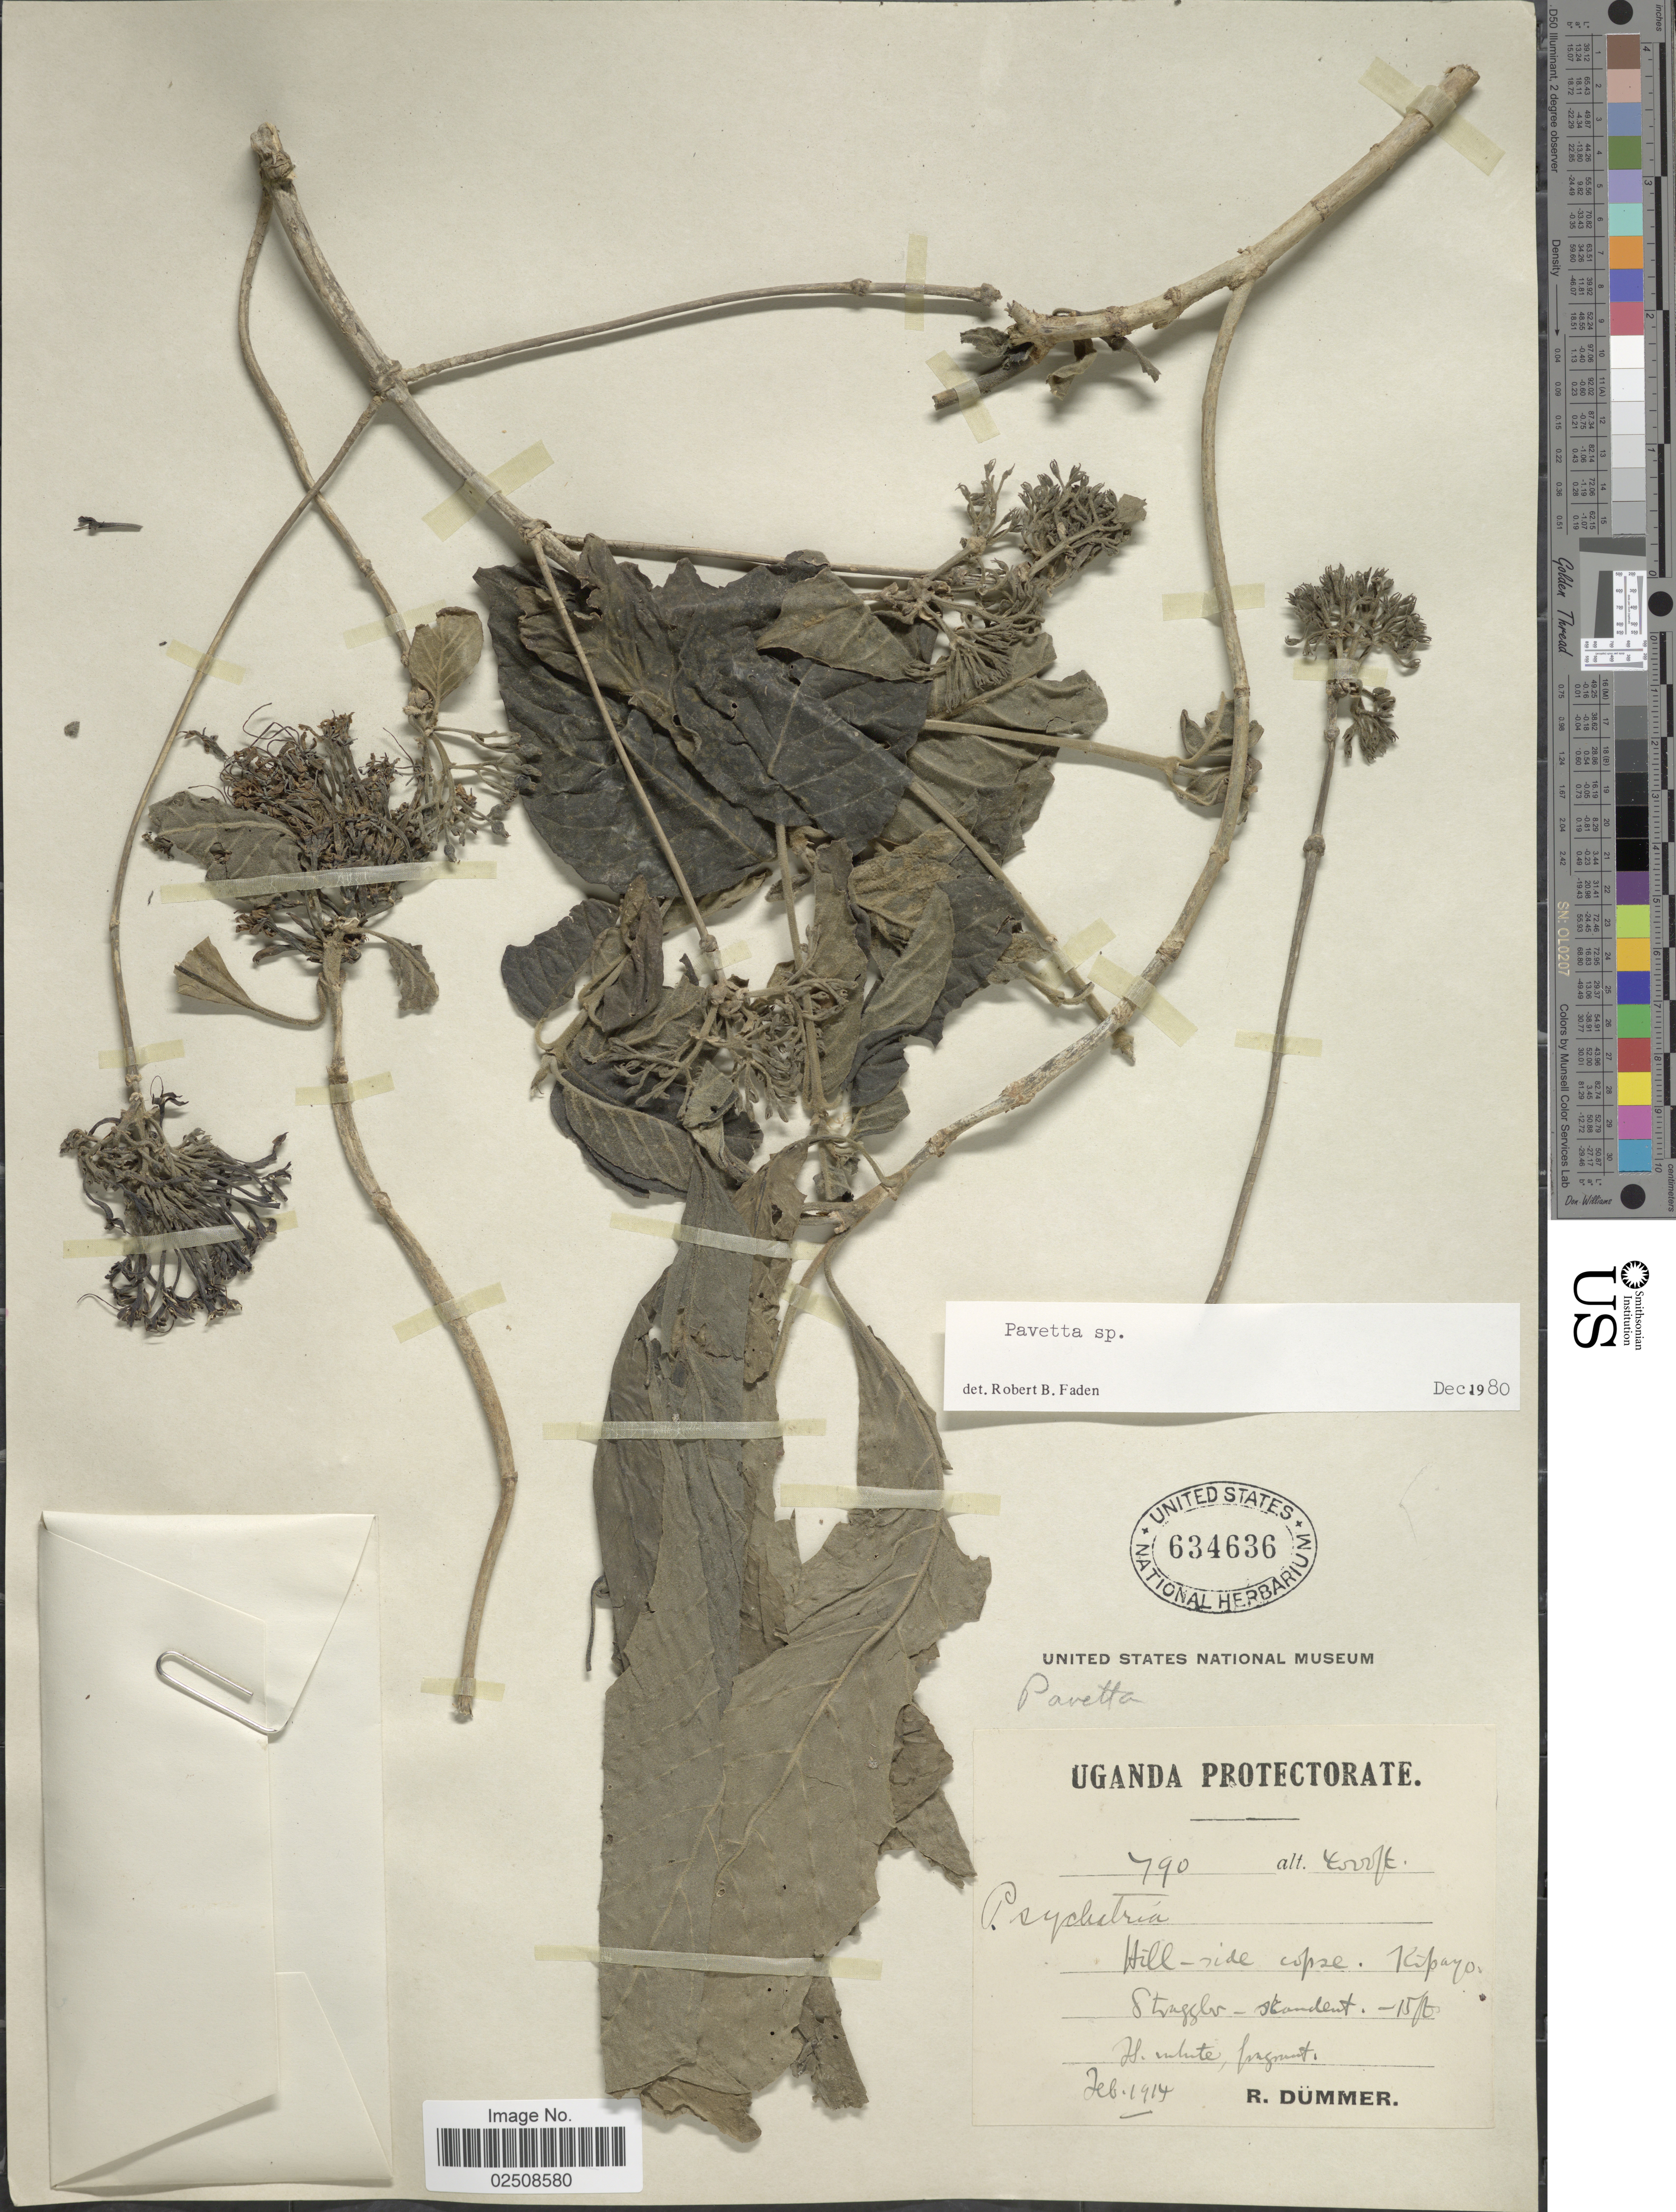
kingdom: Plantae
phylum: Tracheophyta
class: Magnoliopsida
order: Gentianales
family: Rubiaceae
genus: Pavetta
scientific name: Pavetta sp.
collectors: R. A. Dümmer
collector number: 790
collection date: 1914-02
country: Uganda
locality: Uganda Protectorate. Hill-side copse. Kipayo.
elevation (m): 1219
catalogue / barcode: US 634636